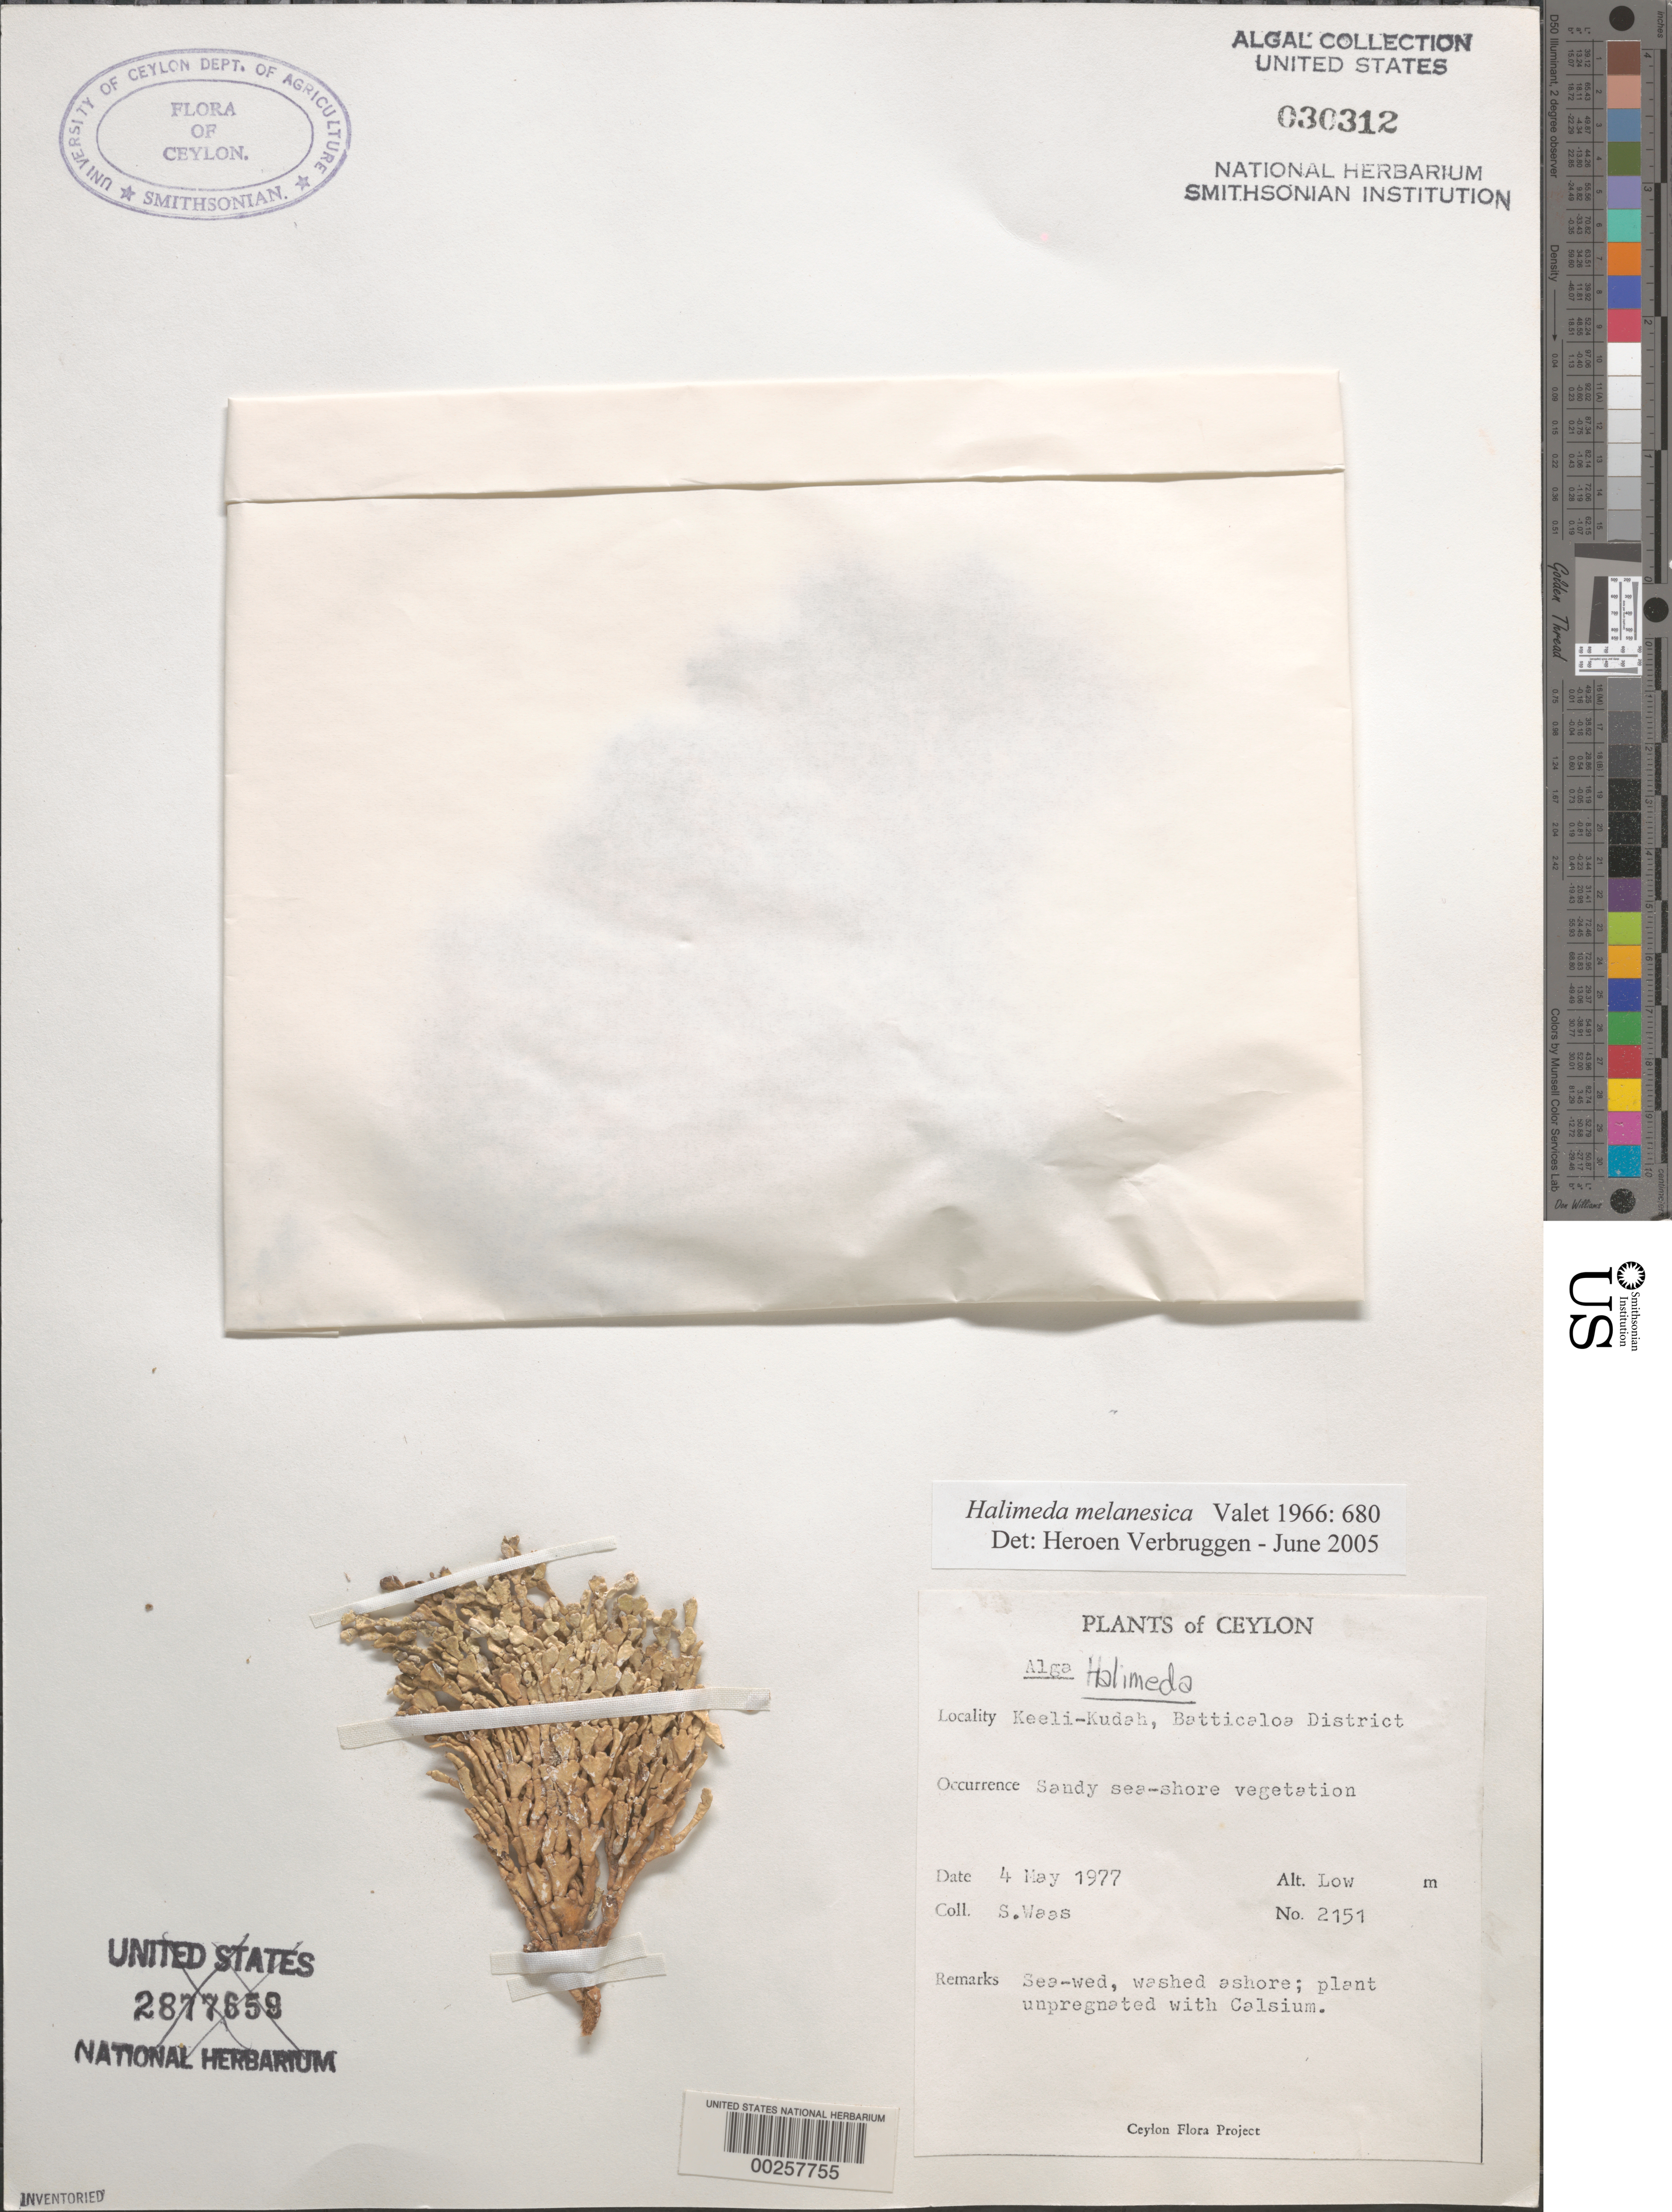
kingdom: Plantae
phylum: Chlorophyta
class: Ulvophyceae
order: Bryopsidales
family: Halimedaceae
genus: Halimeda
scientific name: Halimeda melanesica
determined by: Verbruggen, H.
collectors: S. Waas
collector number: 2151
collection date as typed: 04 May 1977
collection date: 1977-05-04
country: Sri Lanka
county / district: Batticaloa District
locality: Keeli-Kudah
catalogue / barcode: US 30312